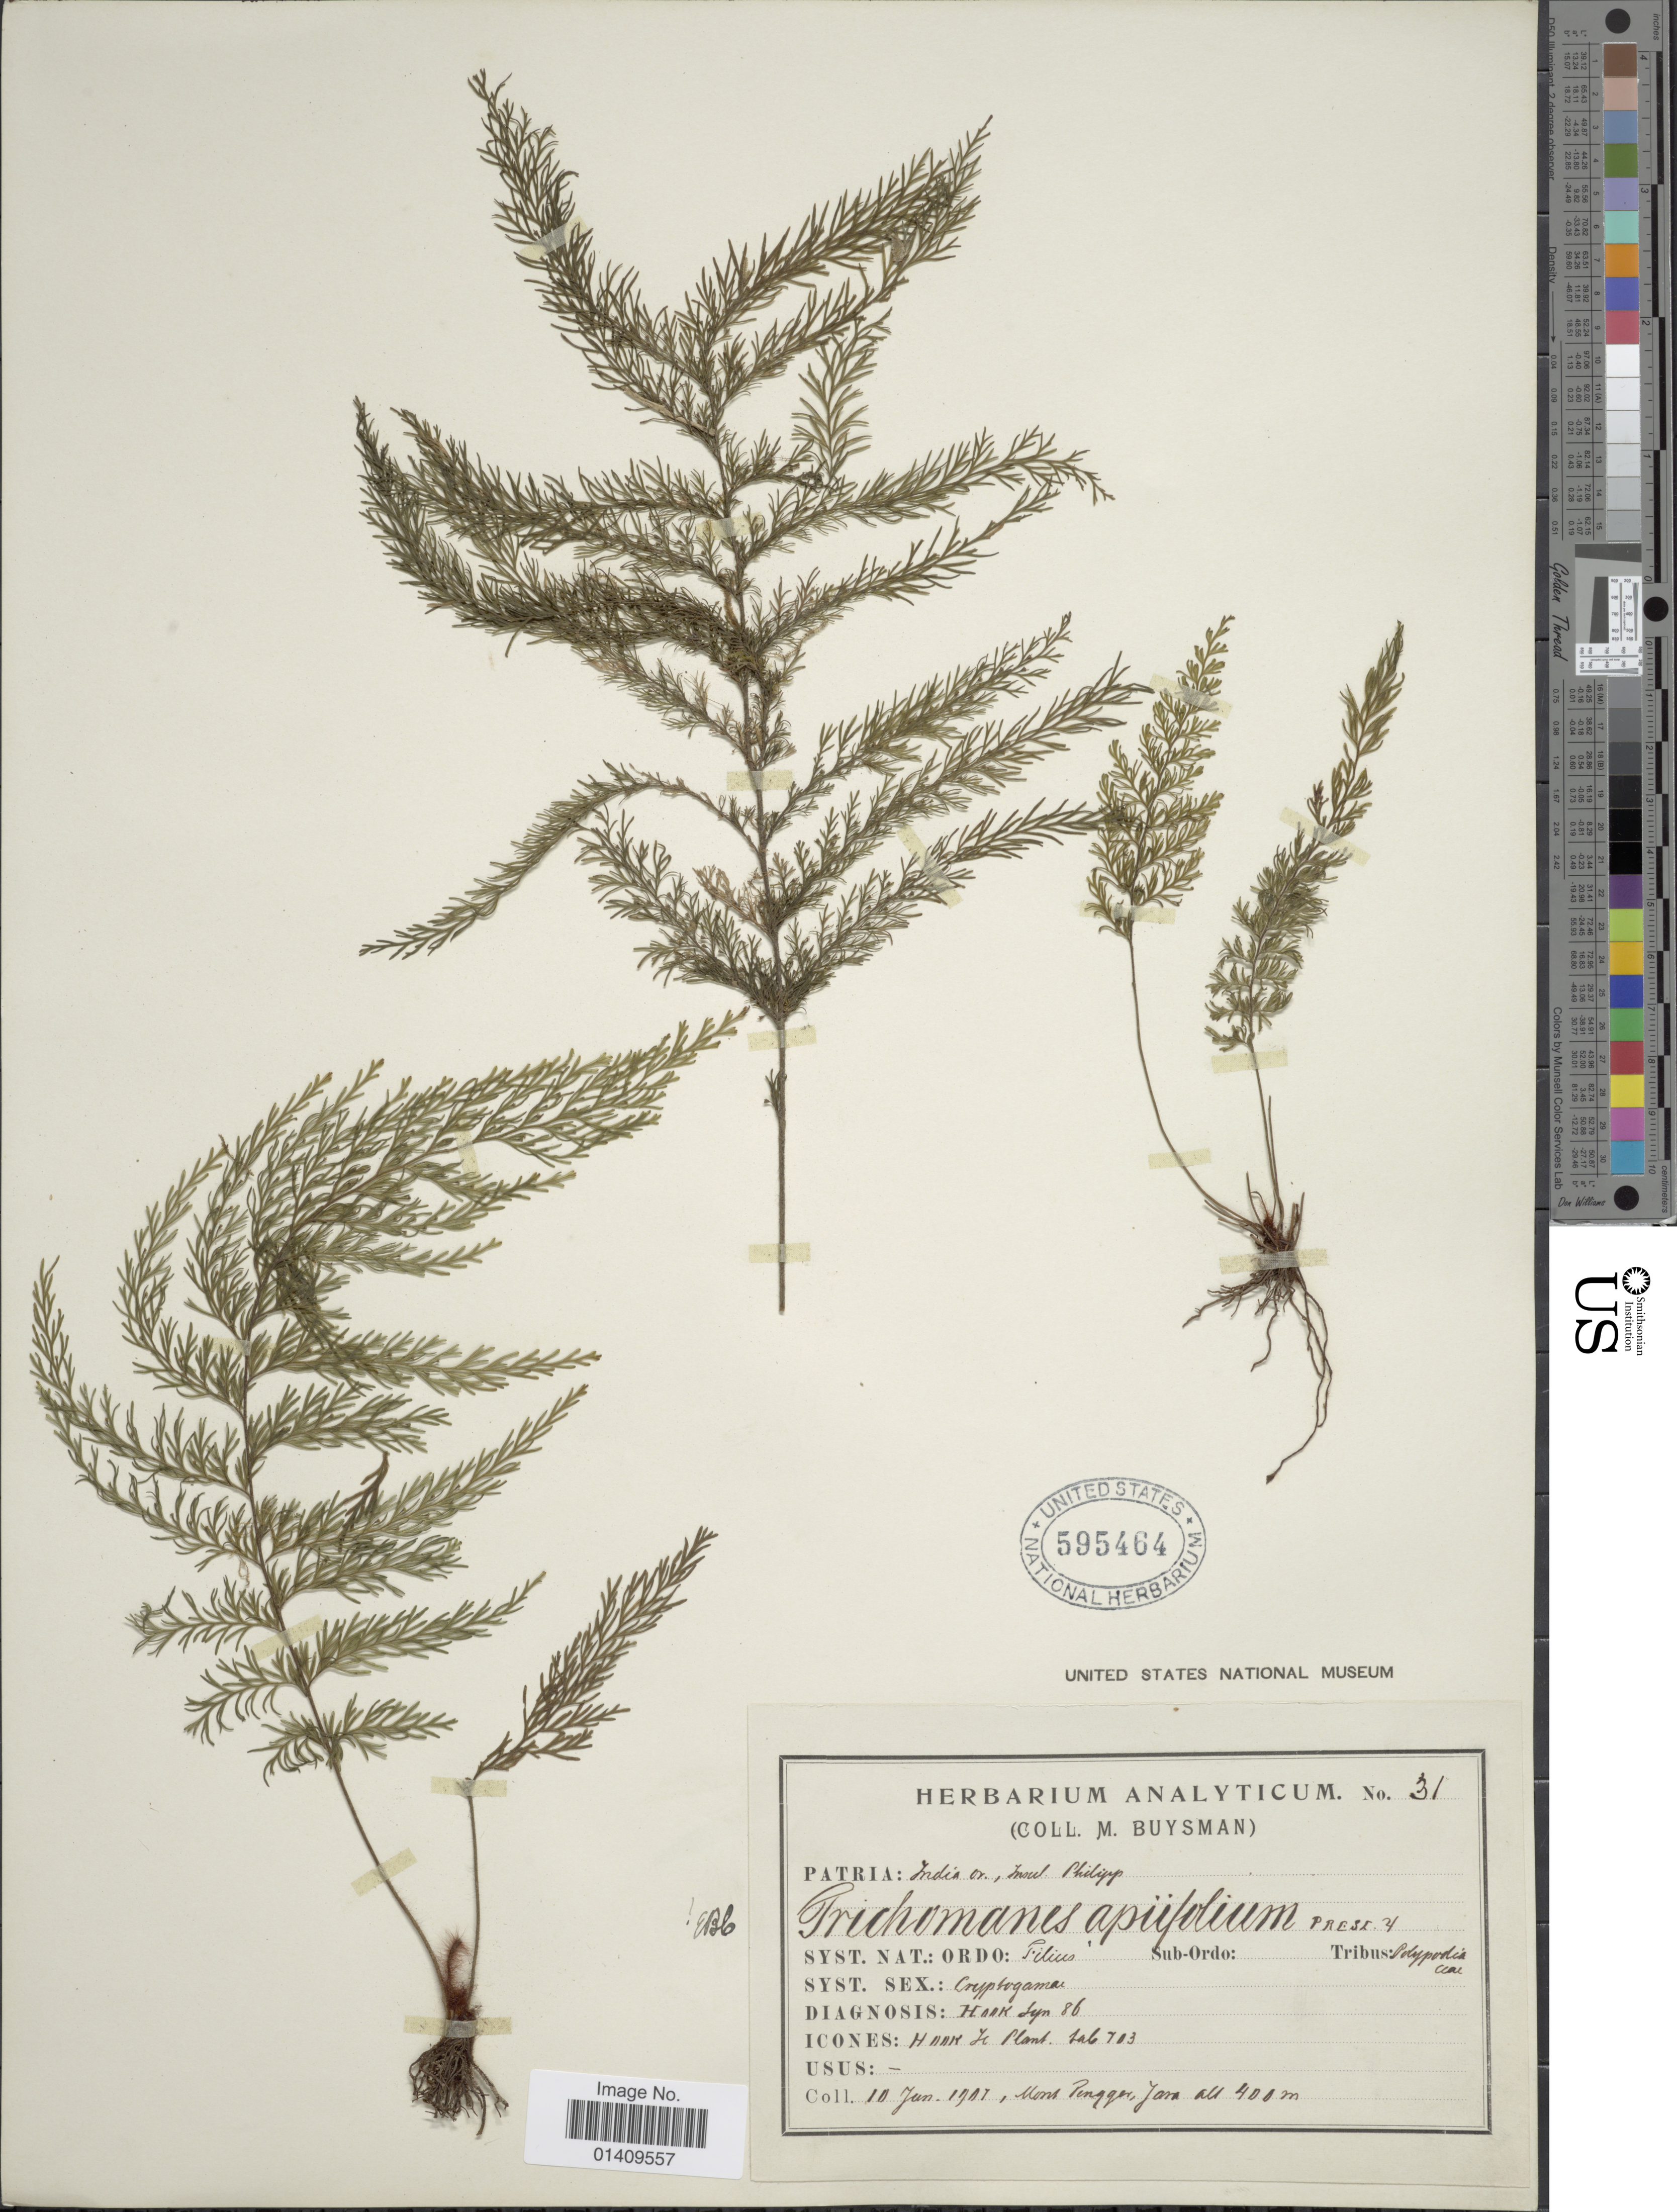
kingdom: Plantae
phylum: Tracheophyta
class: Polypodiopsida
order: Hymenophyllales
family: Hymenophyllaceae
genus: Callistopteris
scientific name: Callistopteris apiifolia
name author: (C. Presl) Copel.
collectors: M. Buysman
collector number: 31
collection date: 1901-06-10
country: Indonesia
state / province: Java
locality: Mont Penngor, Java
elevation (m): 400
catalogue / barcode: US 595464